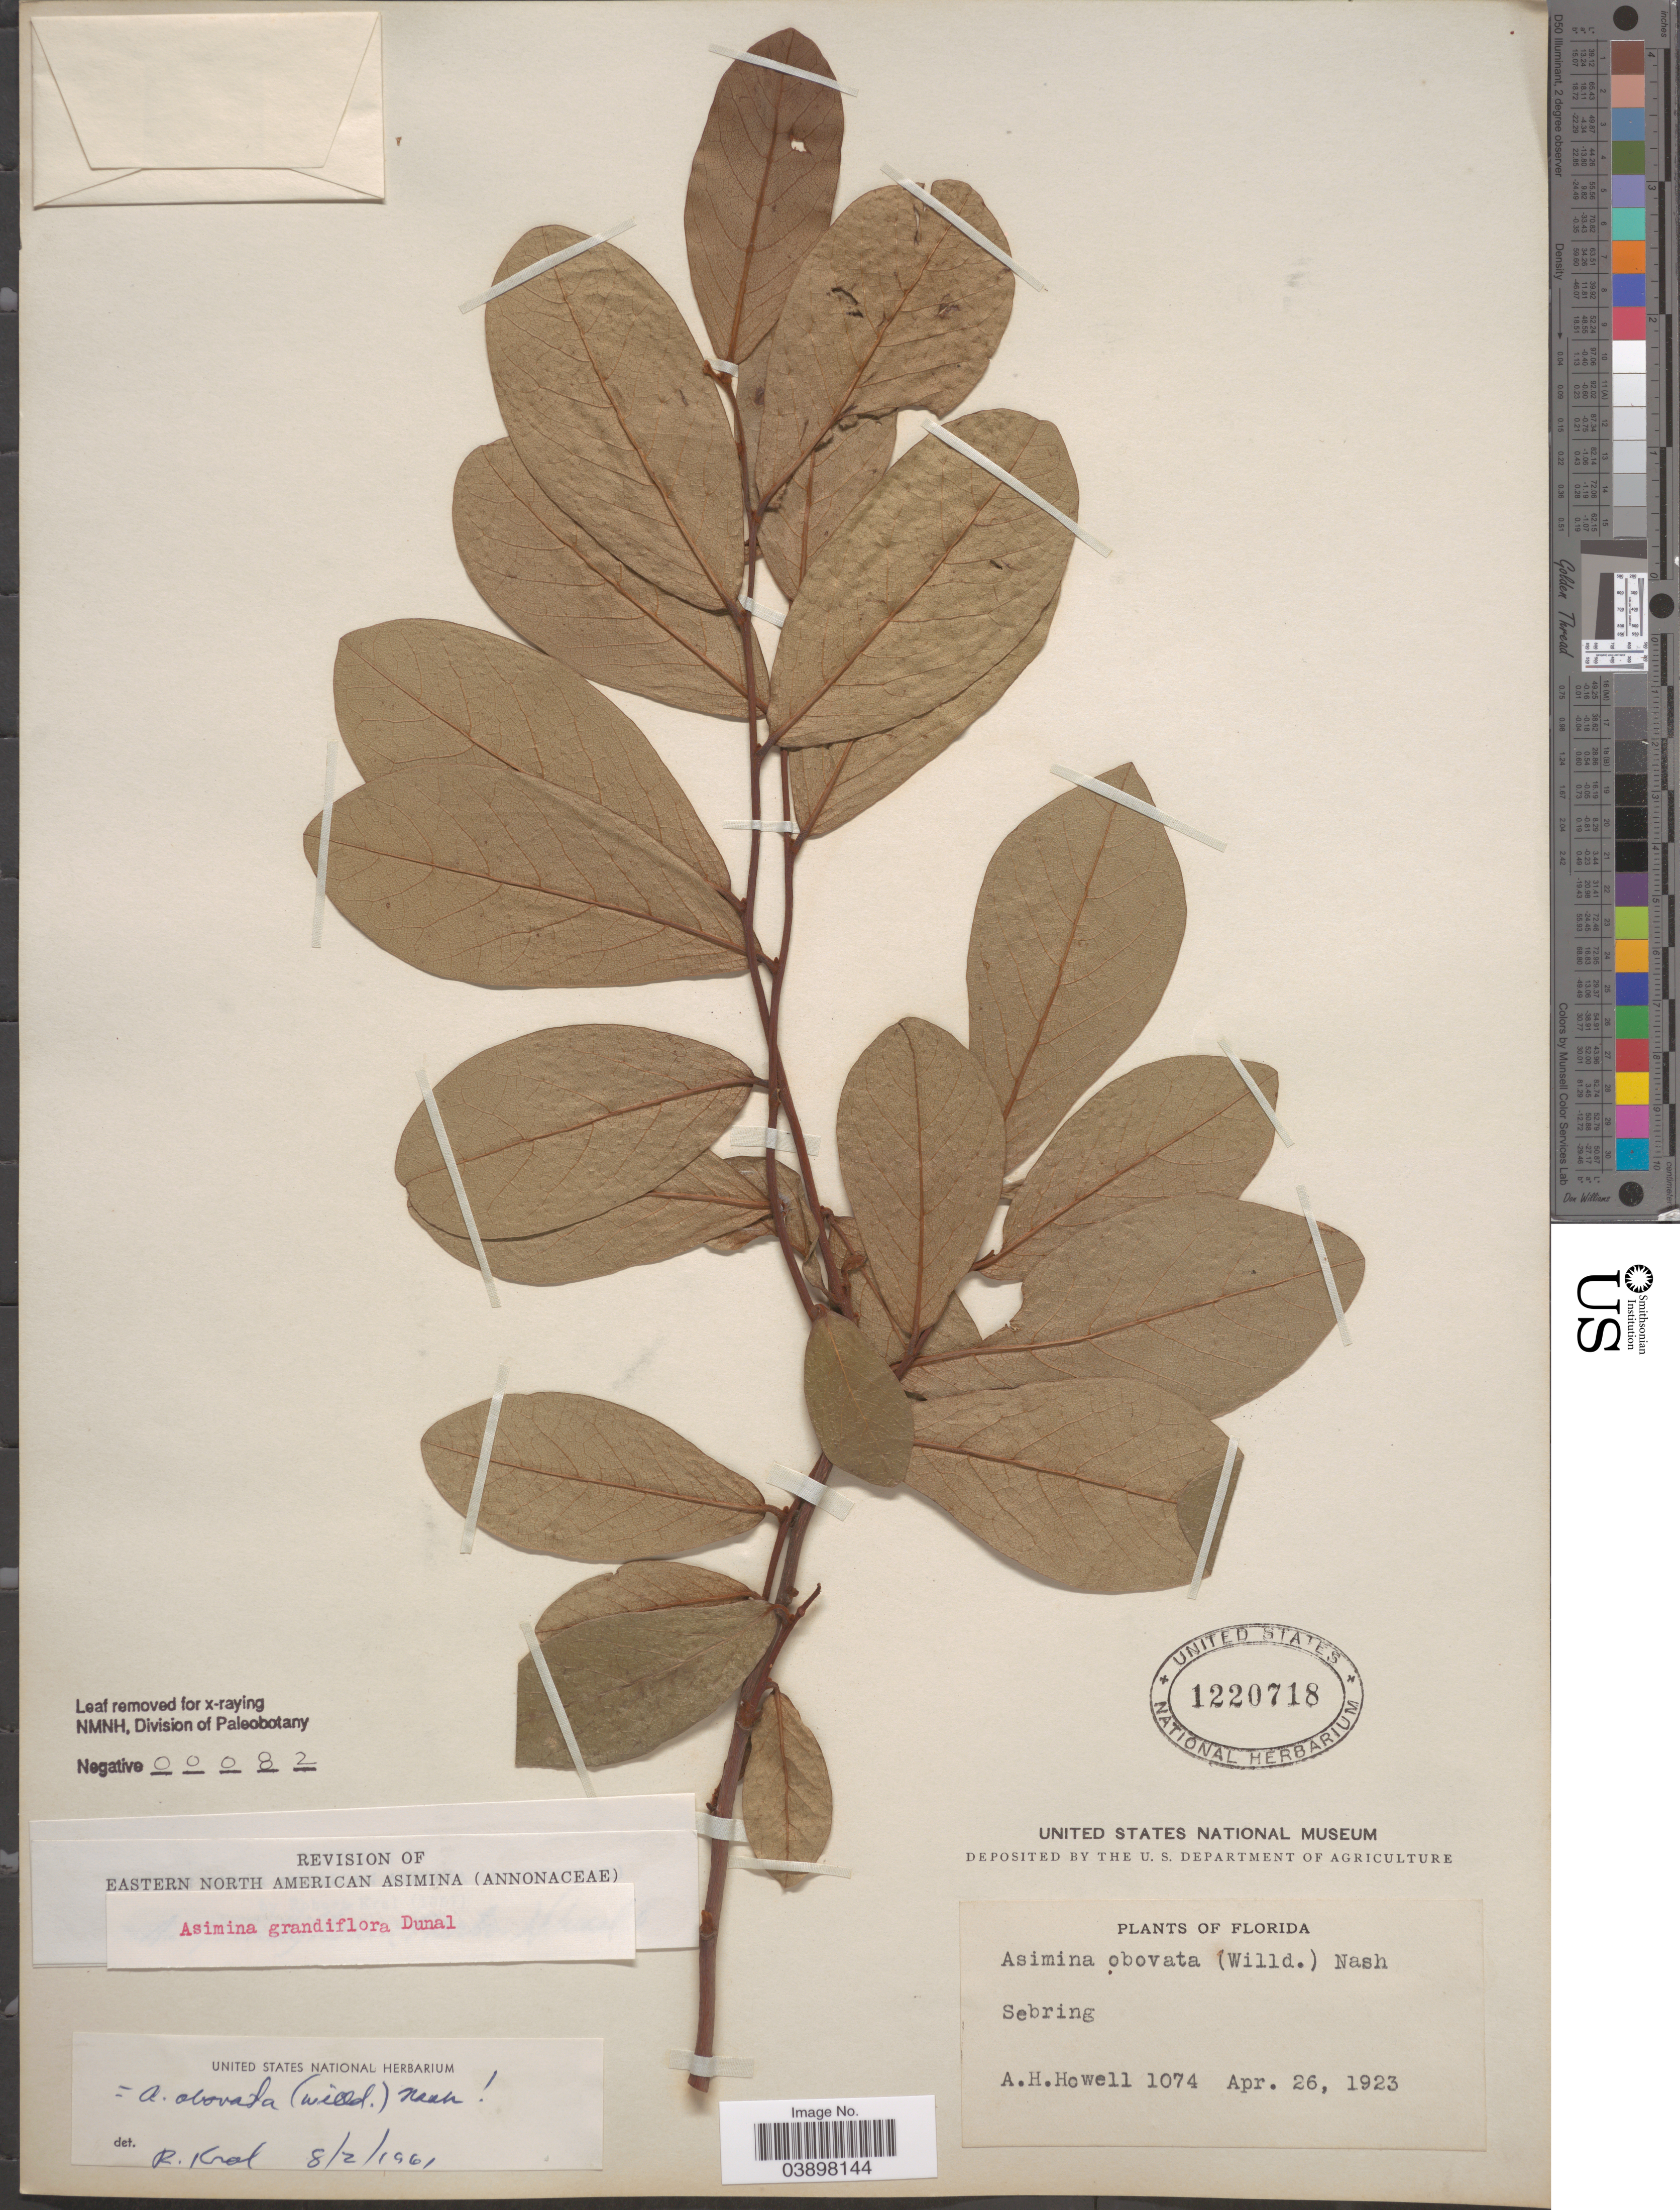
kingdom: Plantae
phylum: Tracheophyta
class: Magnoliopsida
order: Magnoliales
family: Annonaceae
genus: Asimina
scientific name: Asimina obovata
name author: (Willd.) Nash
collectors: A. Howell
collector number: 1074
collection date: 1923-04-26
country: United States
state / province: Florida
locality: Sebring.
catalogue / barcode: US 1220718